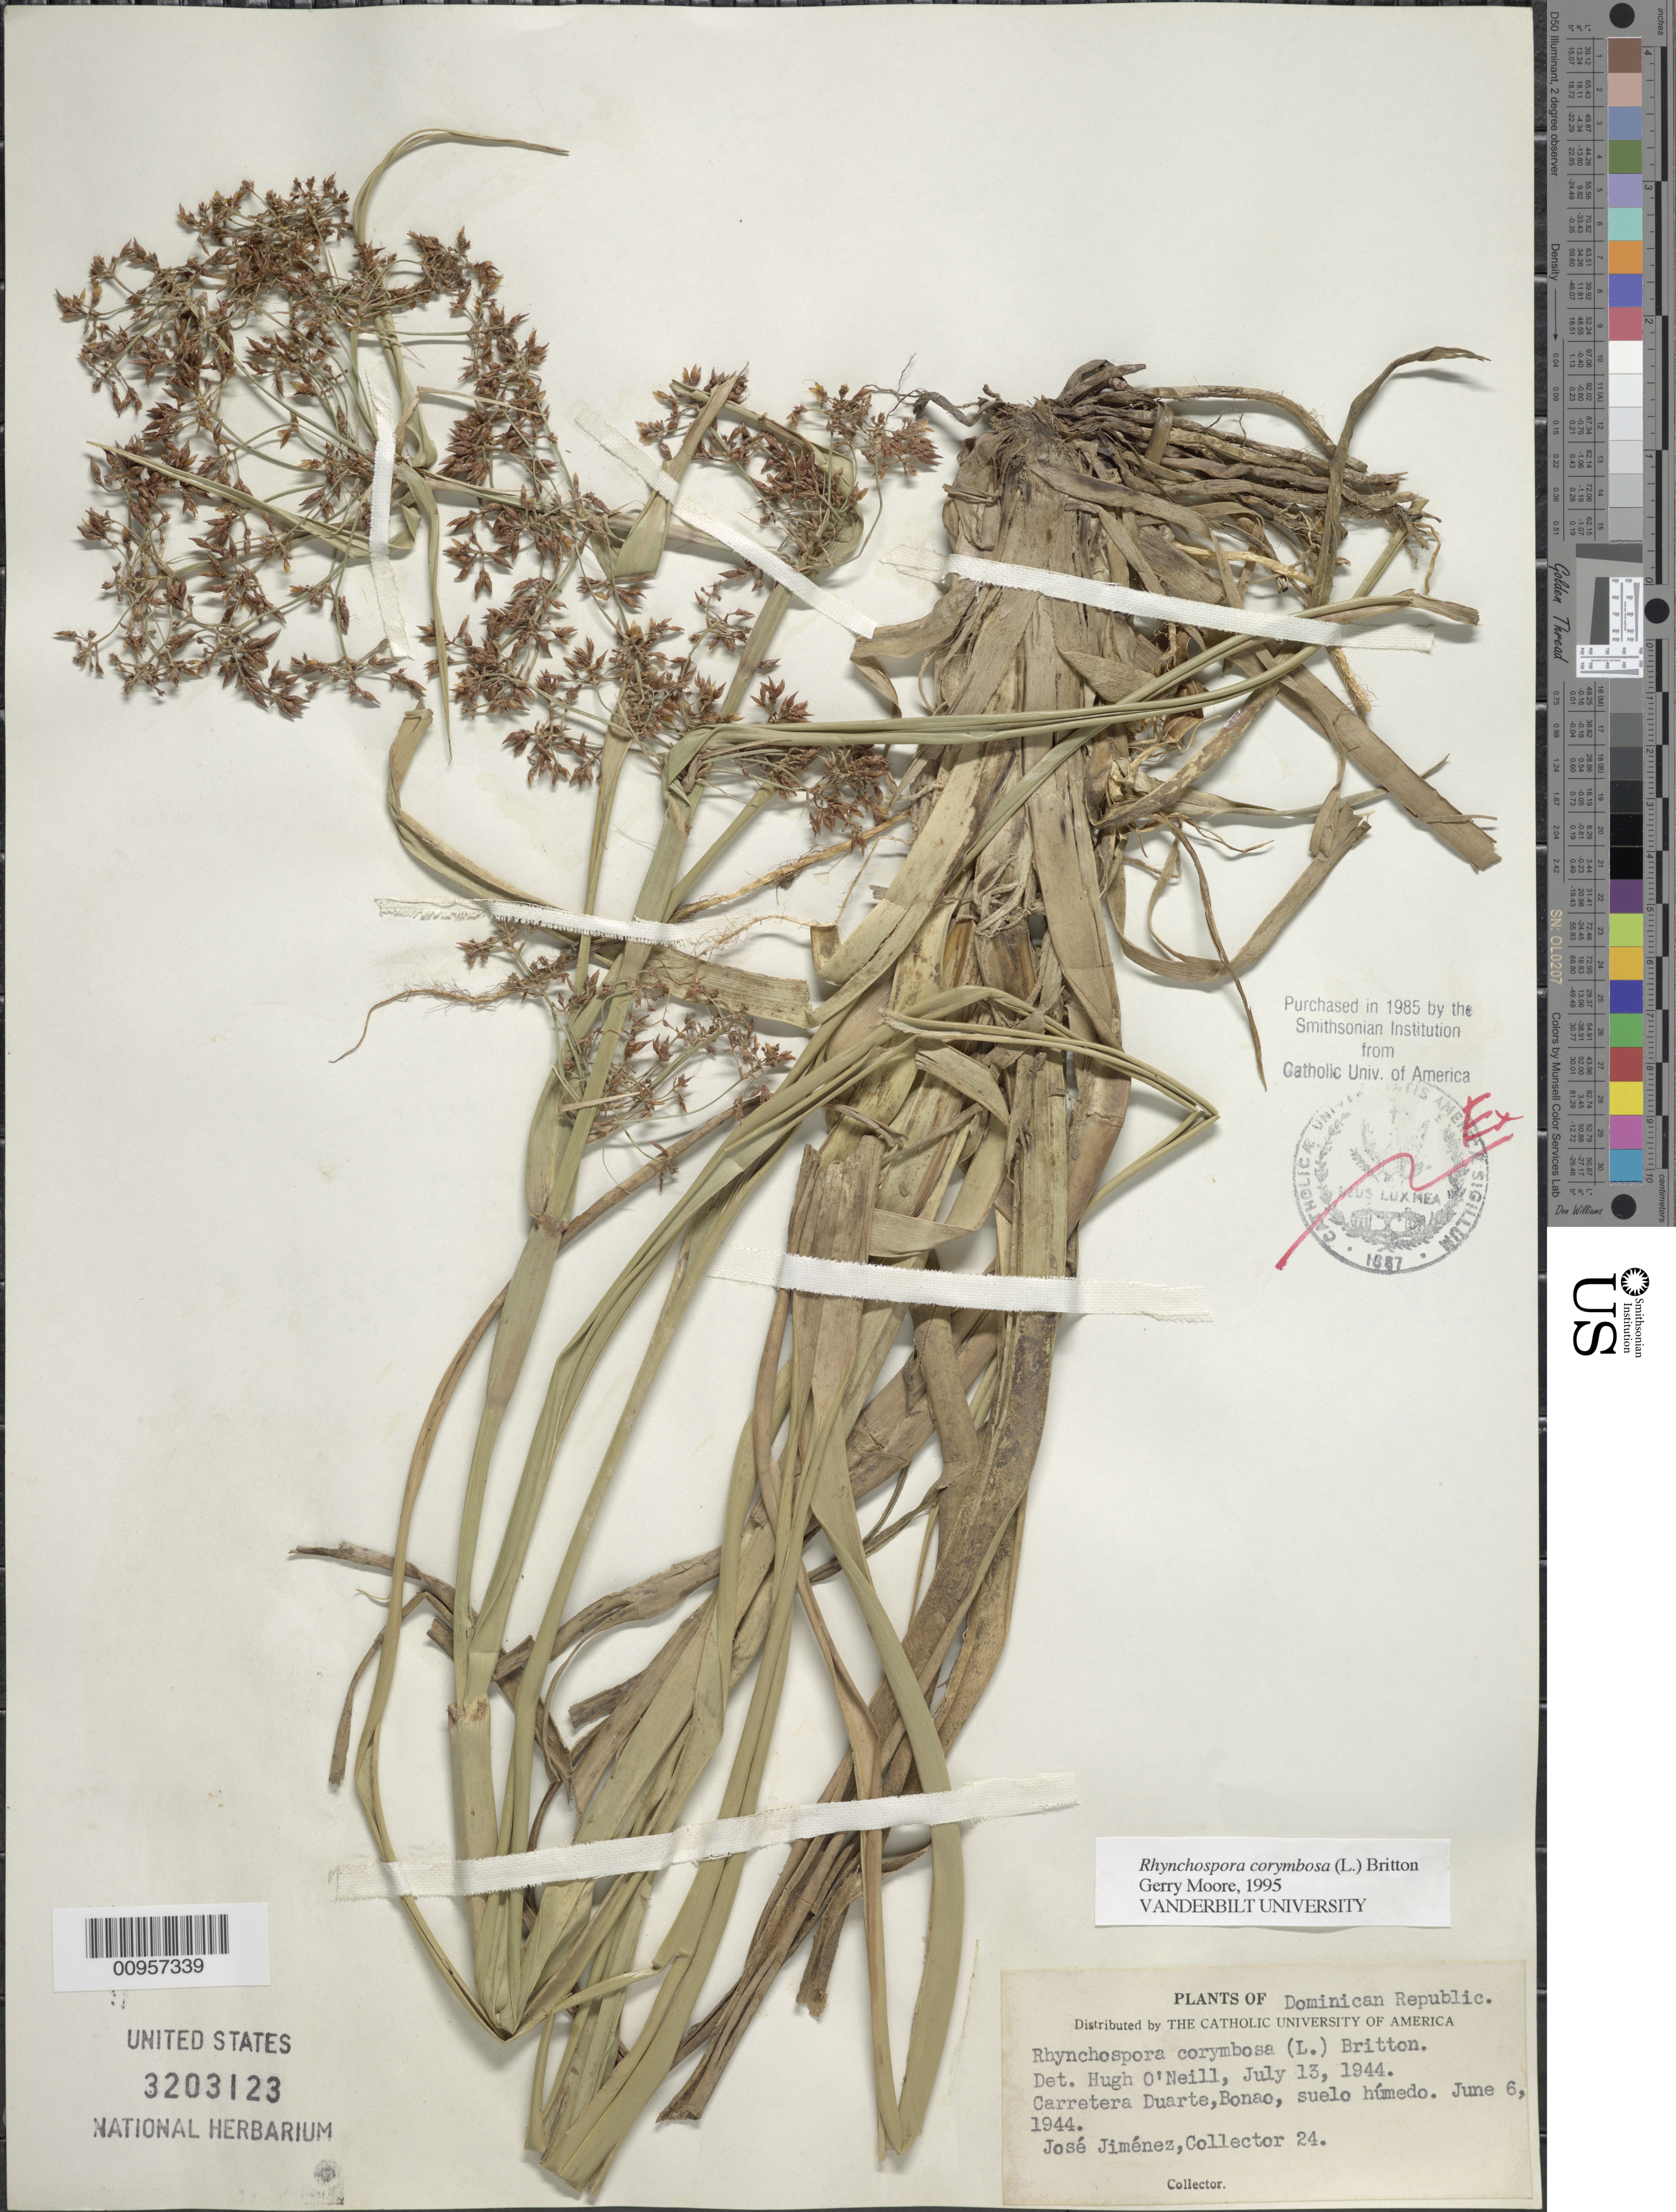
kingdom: Plantae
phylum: Tracheophyta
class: Liliopsida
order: Poales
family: Cyperaceae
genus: Rhynchospora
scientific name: Rhynchospora corymbosa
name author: (L.) Britton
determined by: Moore, G.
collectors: J. J. Jiménez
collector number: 24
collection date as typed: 06 Jun 1944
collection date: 1944-06-06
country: Dominican Republic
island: Hispaniola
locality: Carretera Duarte, Bonao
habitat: Suelo húmedo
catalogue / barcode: US 3203123